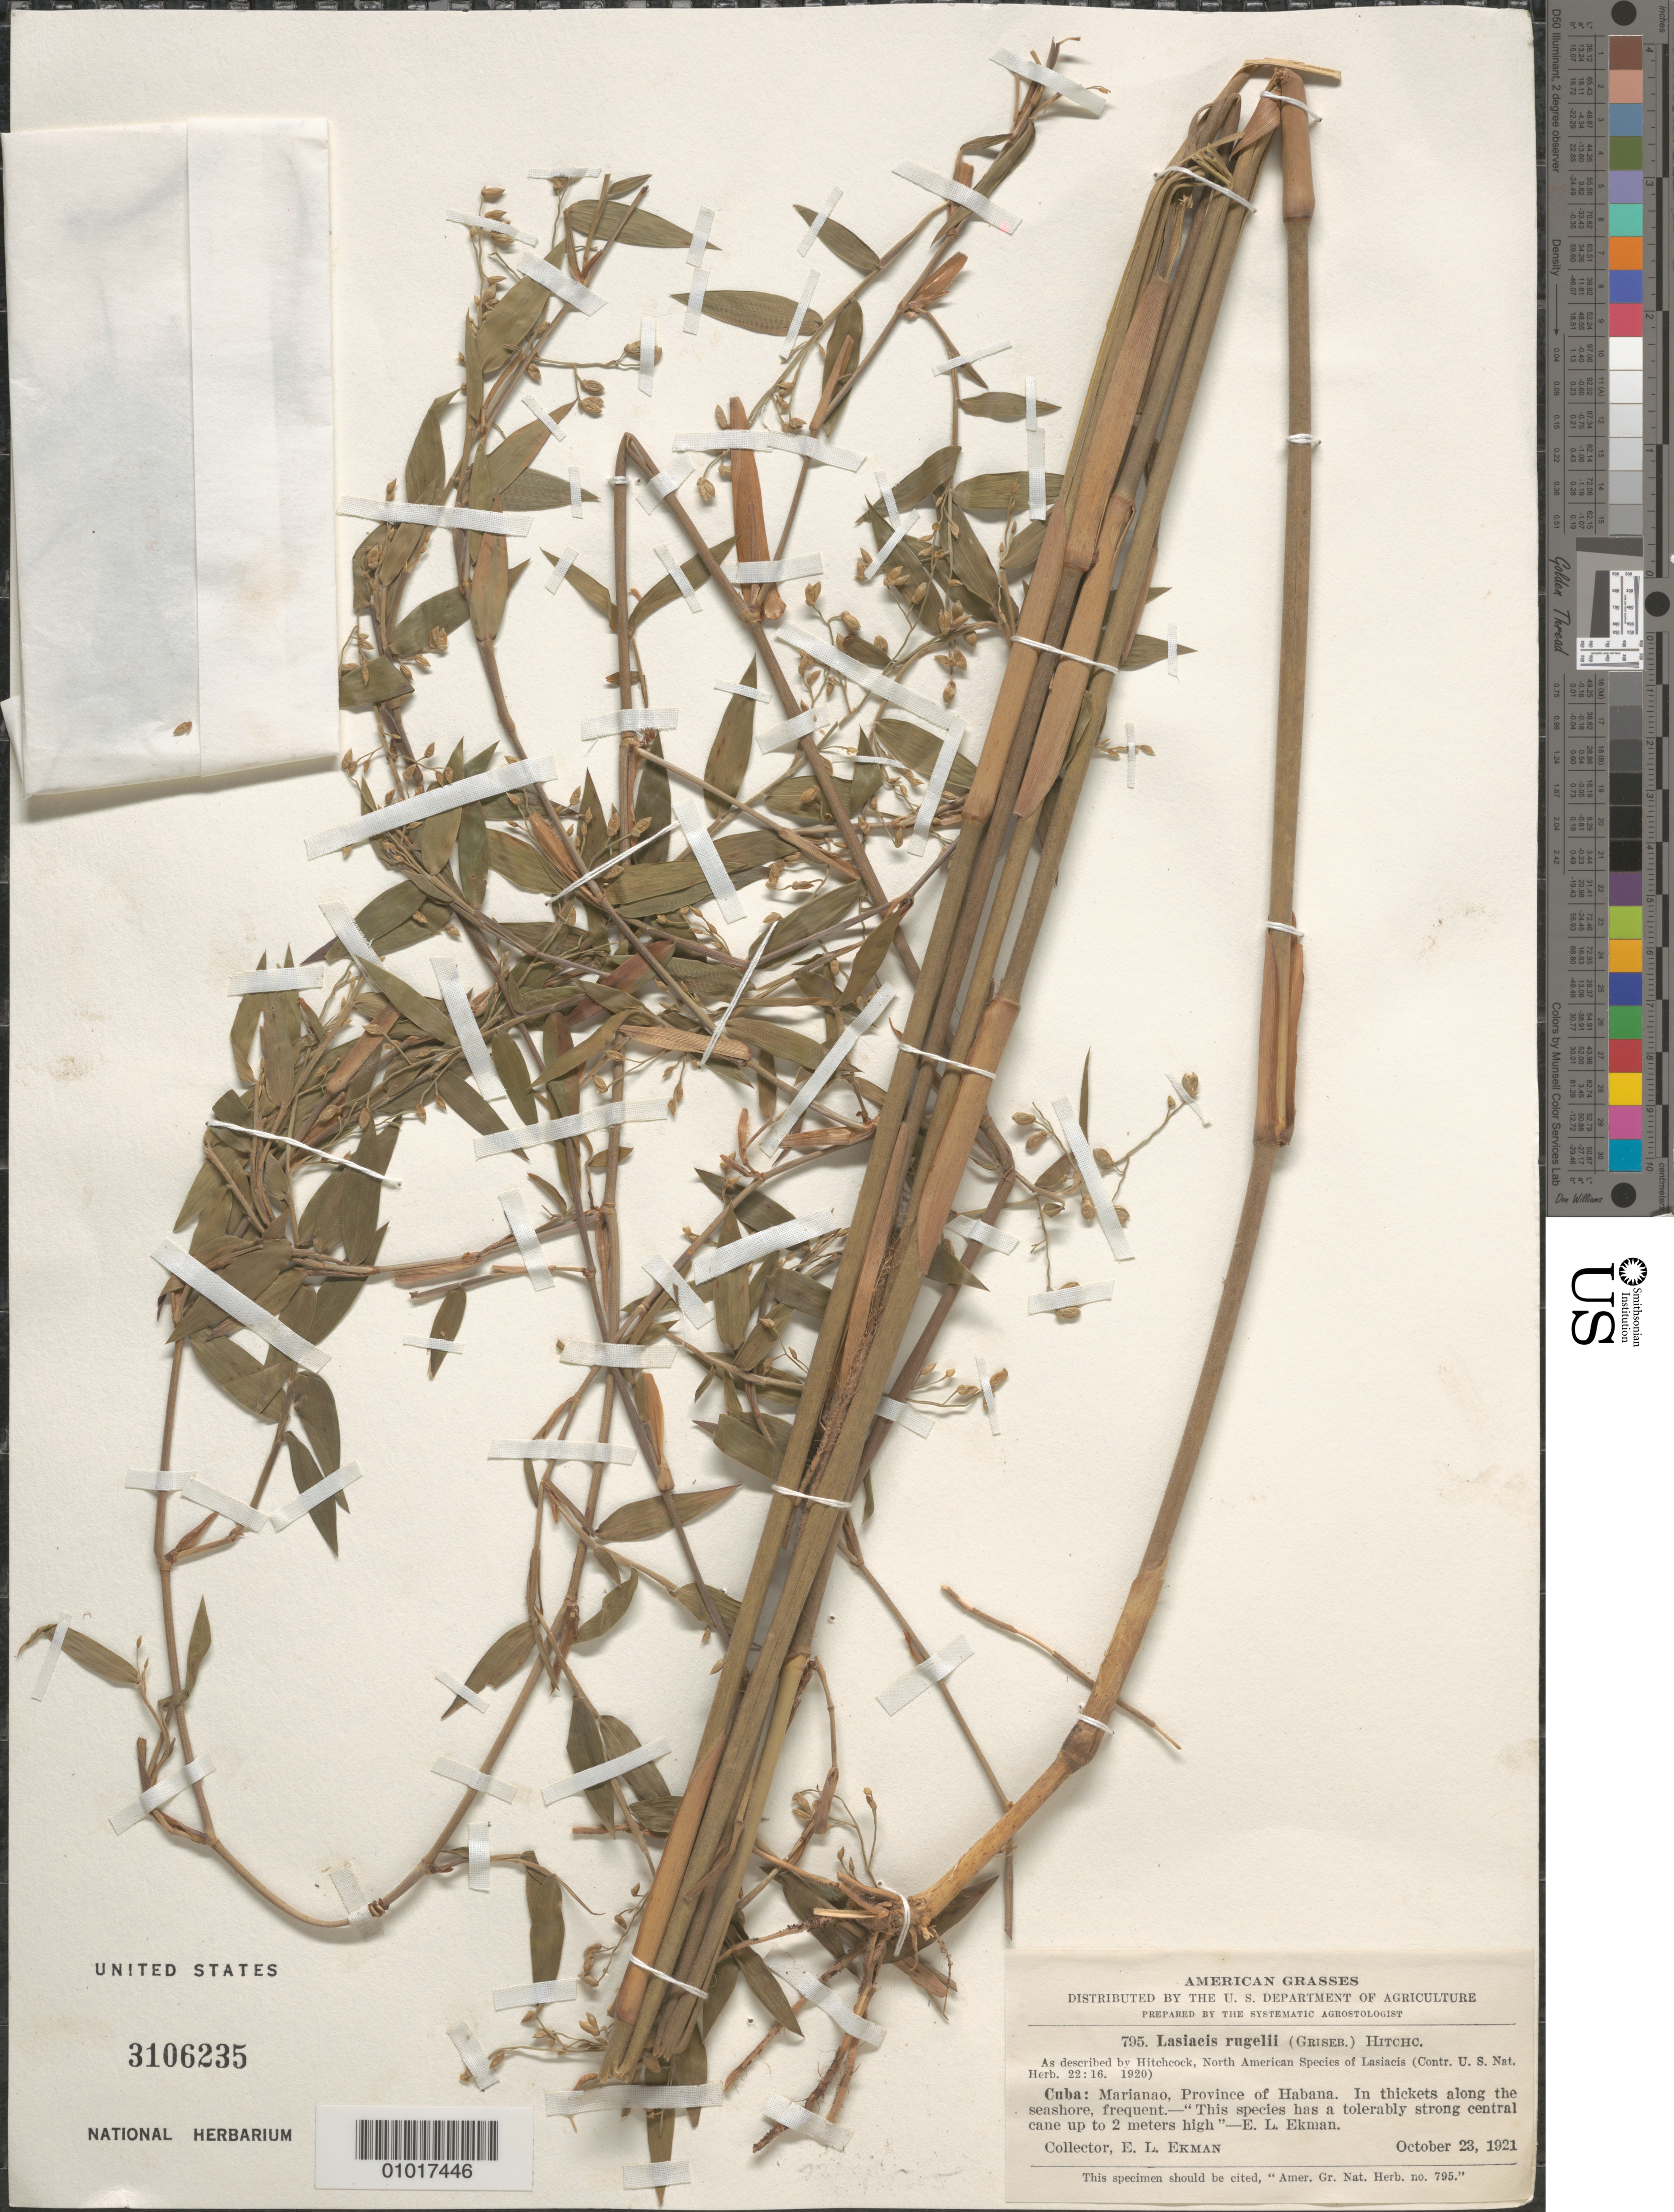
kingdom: Plantae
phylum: Tracheophyta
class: Liliopsida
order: Poales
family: Poaceae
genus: Lasiacis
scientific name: Lasiacis rugelii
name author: (Griseb.) Hitchc.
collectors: E. L. Ekman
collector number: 795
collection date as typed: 23 Oct 1921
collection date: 1921-10-23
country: Cuba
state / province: La Habana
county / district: Municipio Playa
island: Cuba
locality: Seashore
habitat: In thickets along the seashore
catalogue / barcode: US 3106235